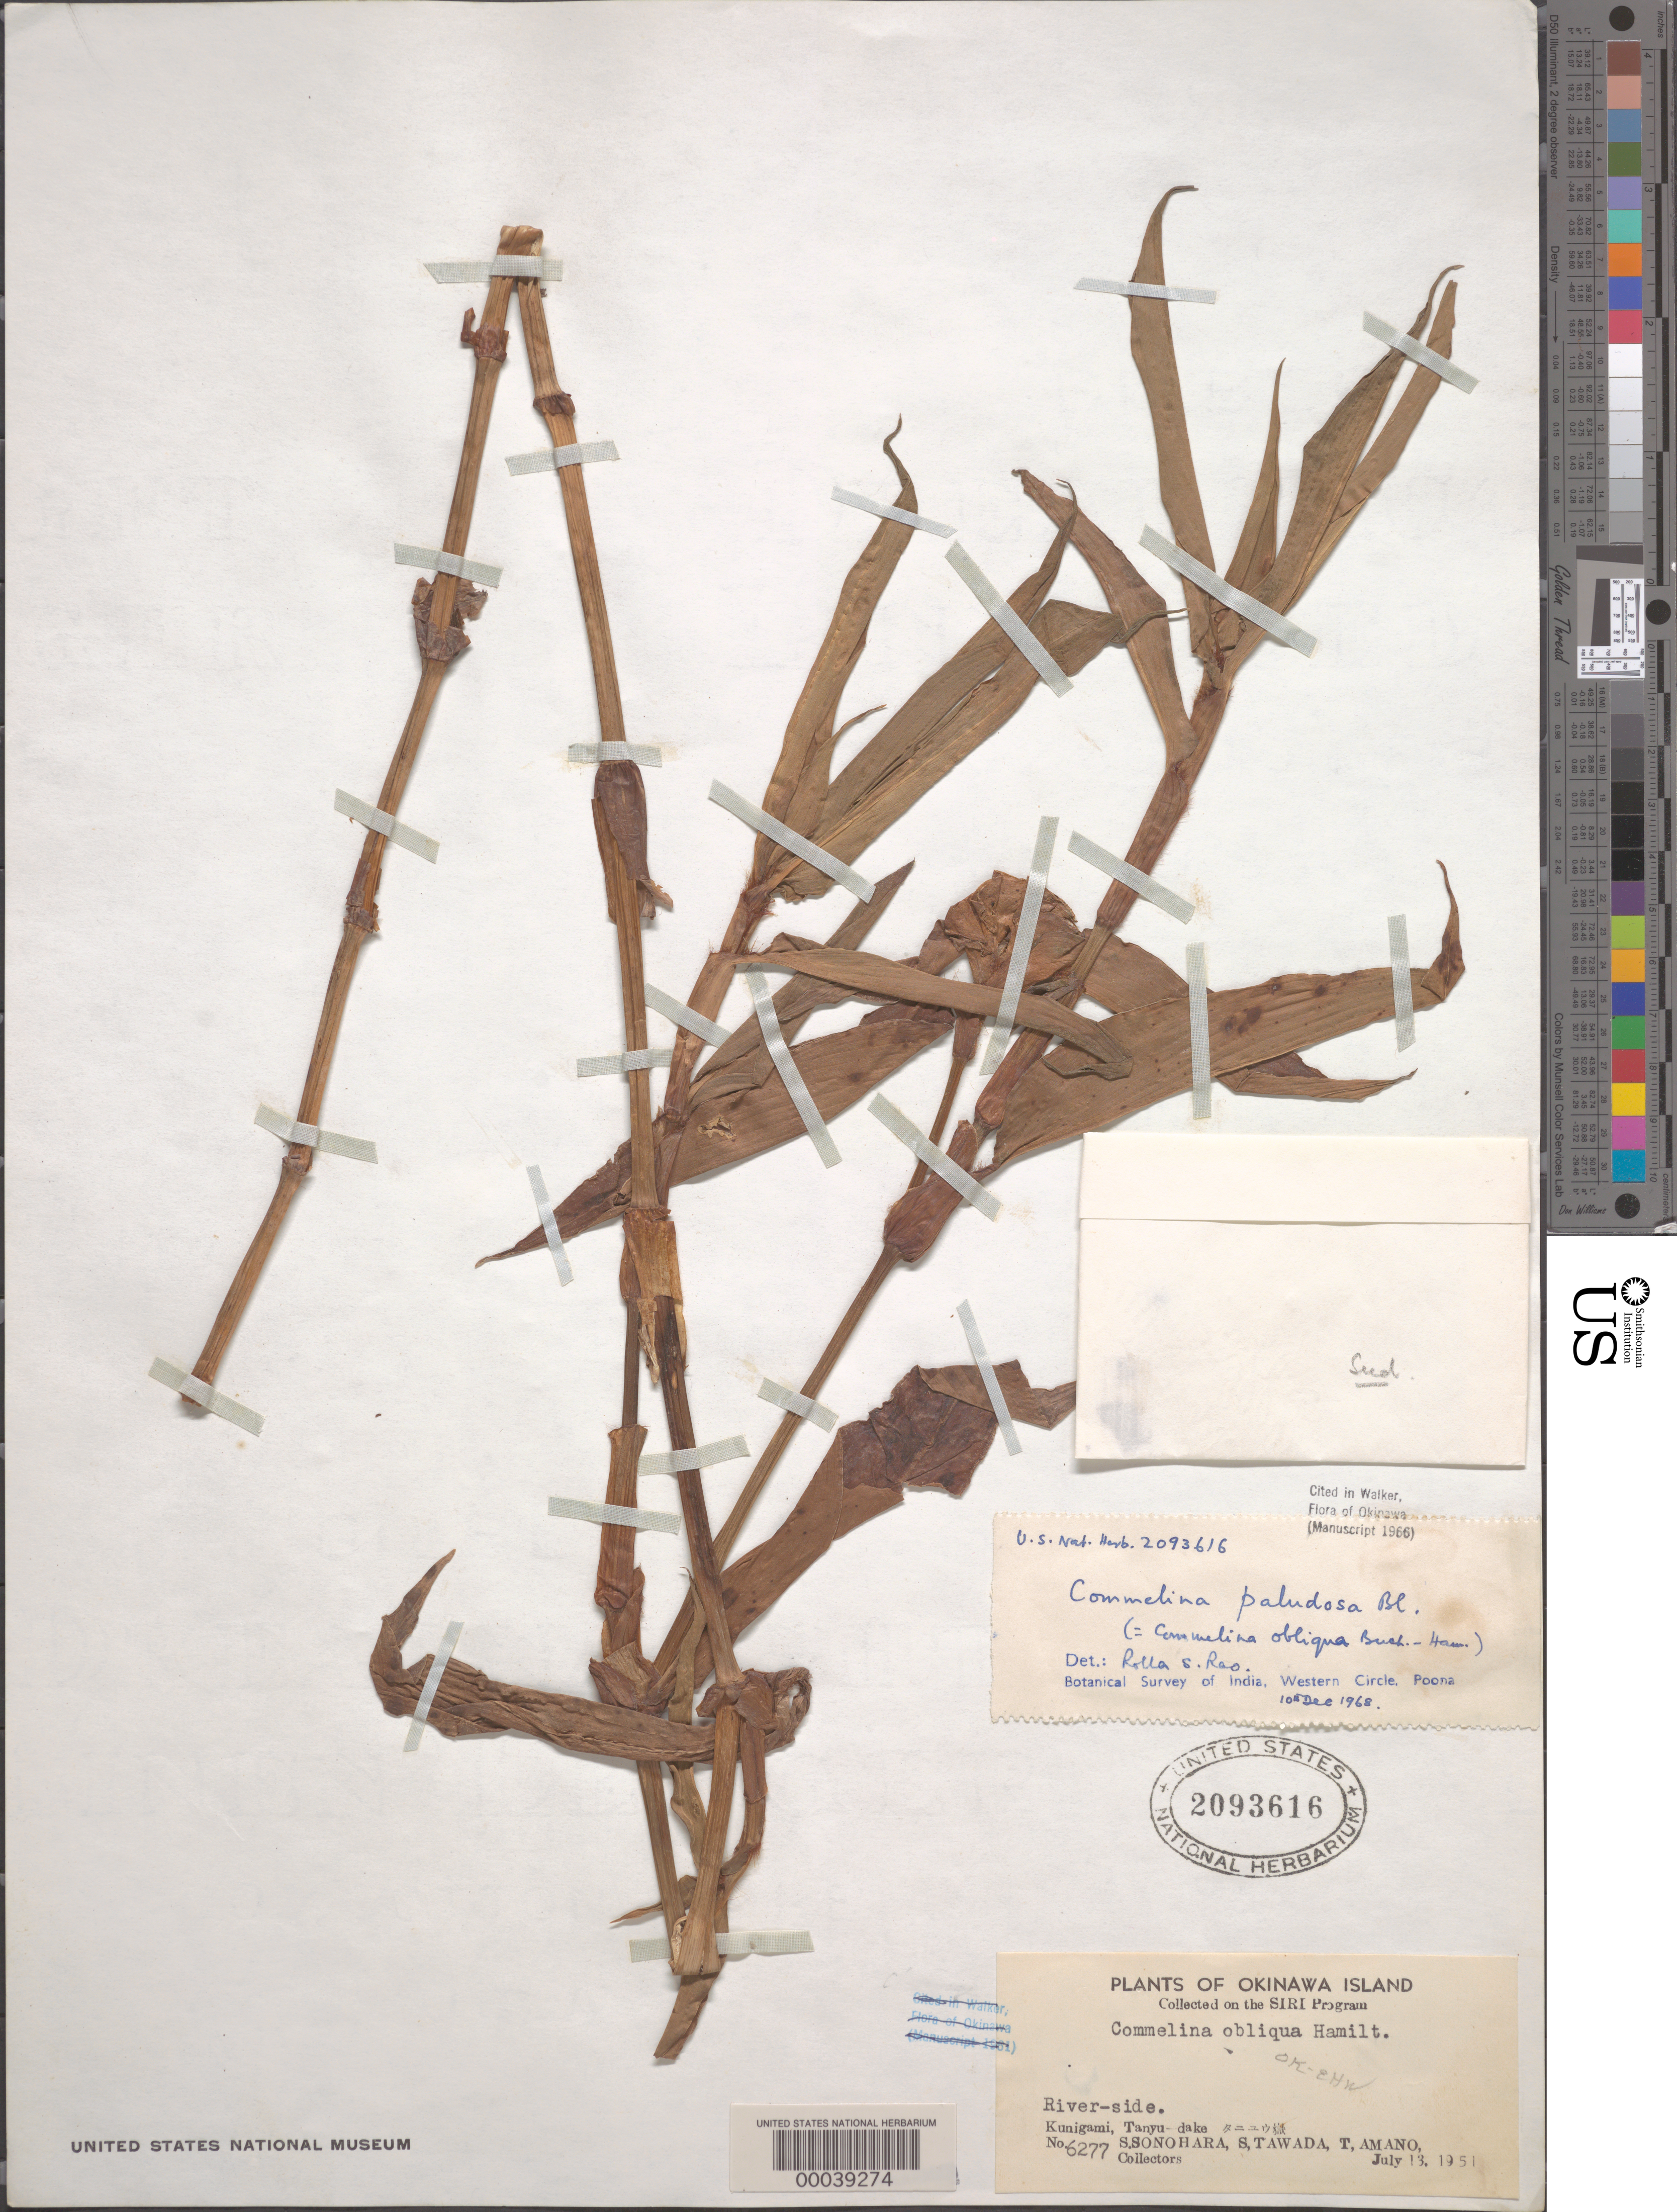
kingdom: Plantae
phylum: Tracheophyta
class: Liliopsida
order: Commelinales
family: Commelinaceae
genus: Commelina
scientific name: Commelina paludosa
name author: Blume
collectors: S. Sonohara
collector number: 6277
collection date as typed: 13 Jul 1951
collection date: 1951-07-13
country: Japan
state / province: Okinawa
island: Ryukyu Is.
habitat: Rivers edge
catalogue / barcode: US 2093616